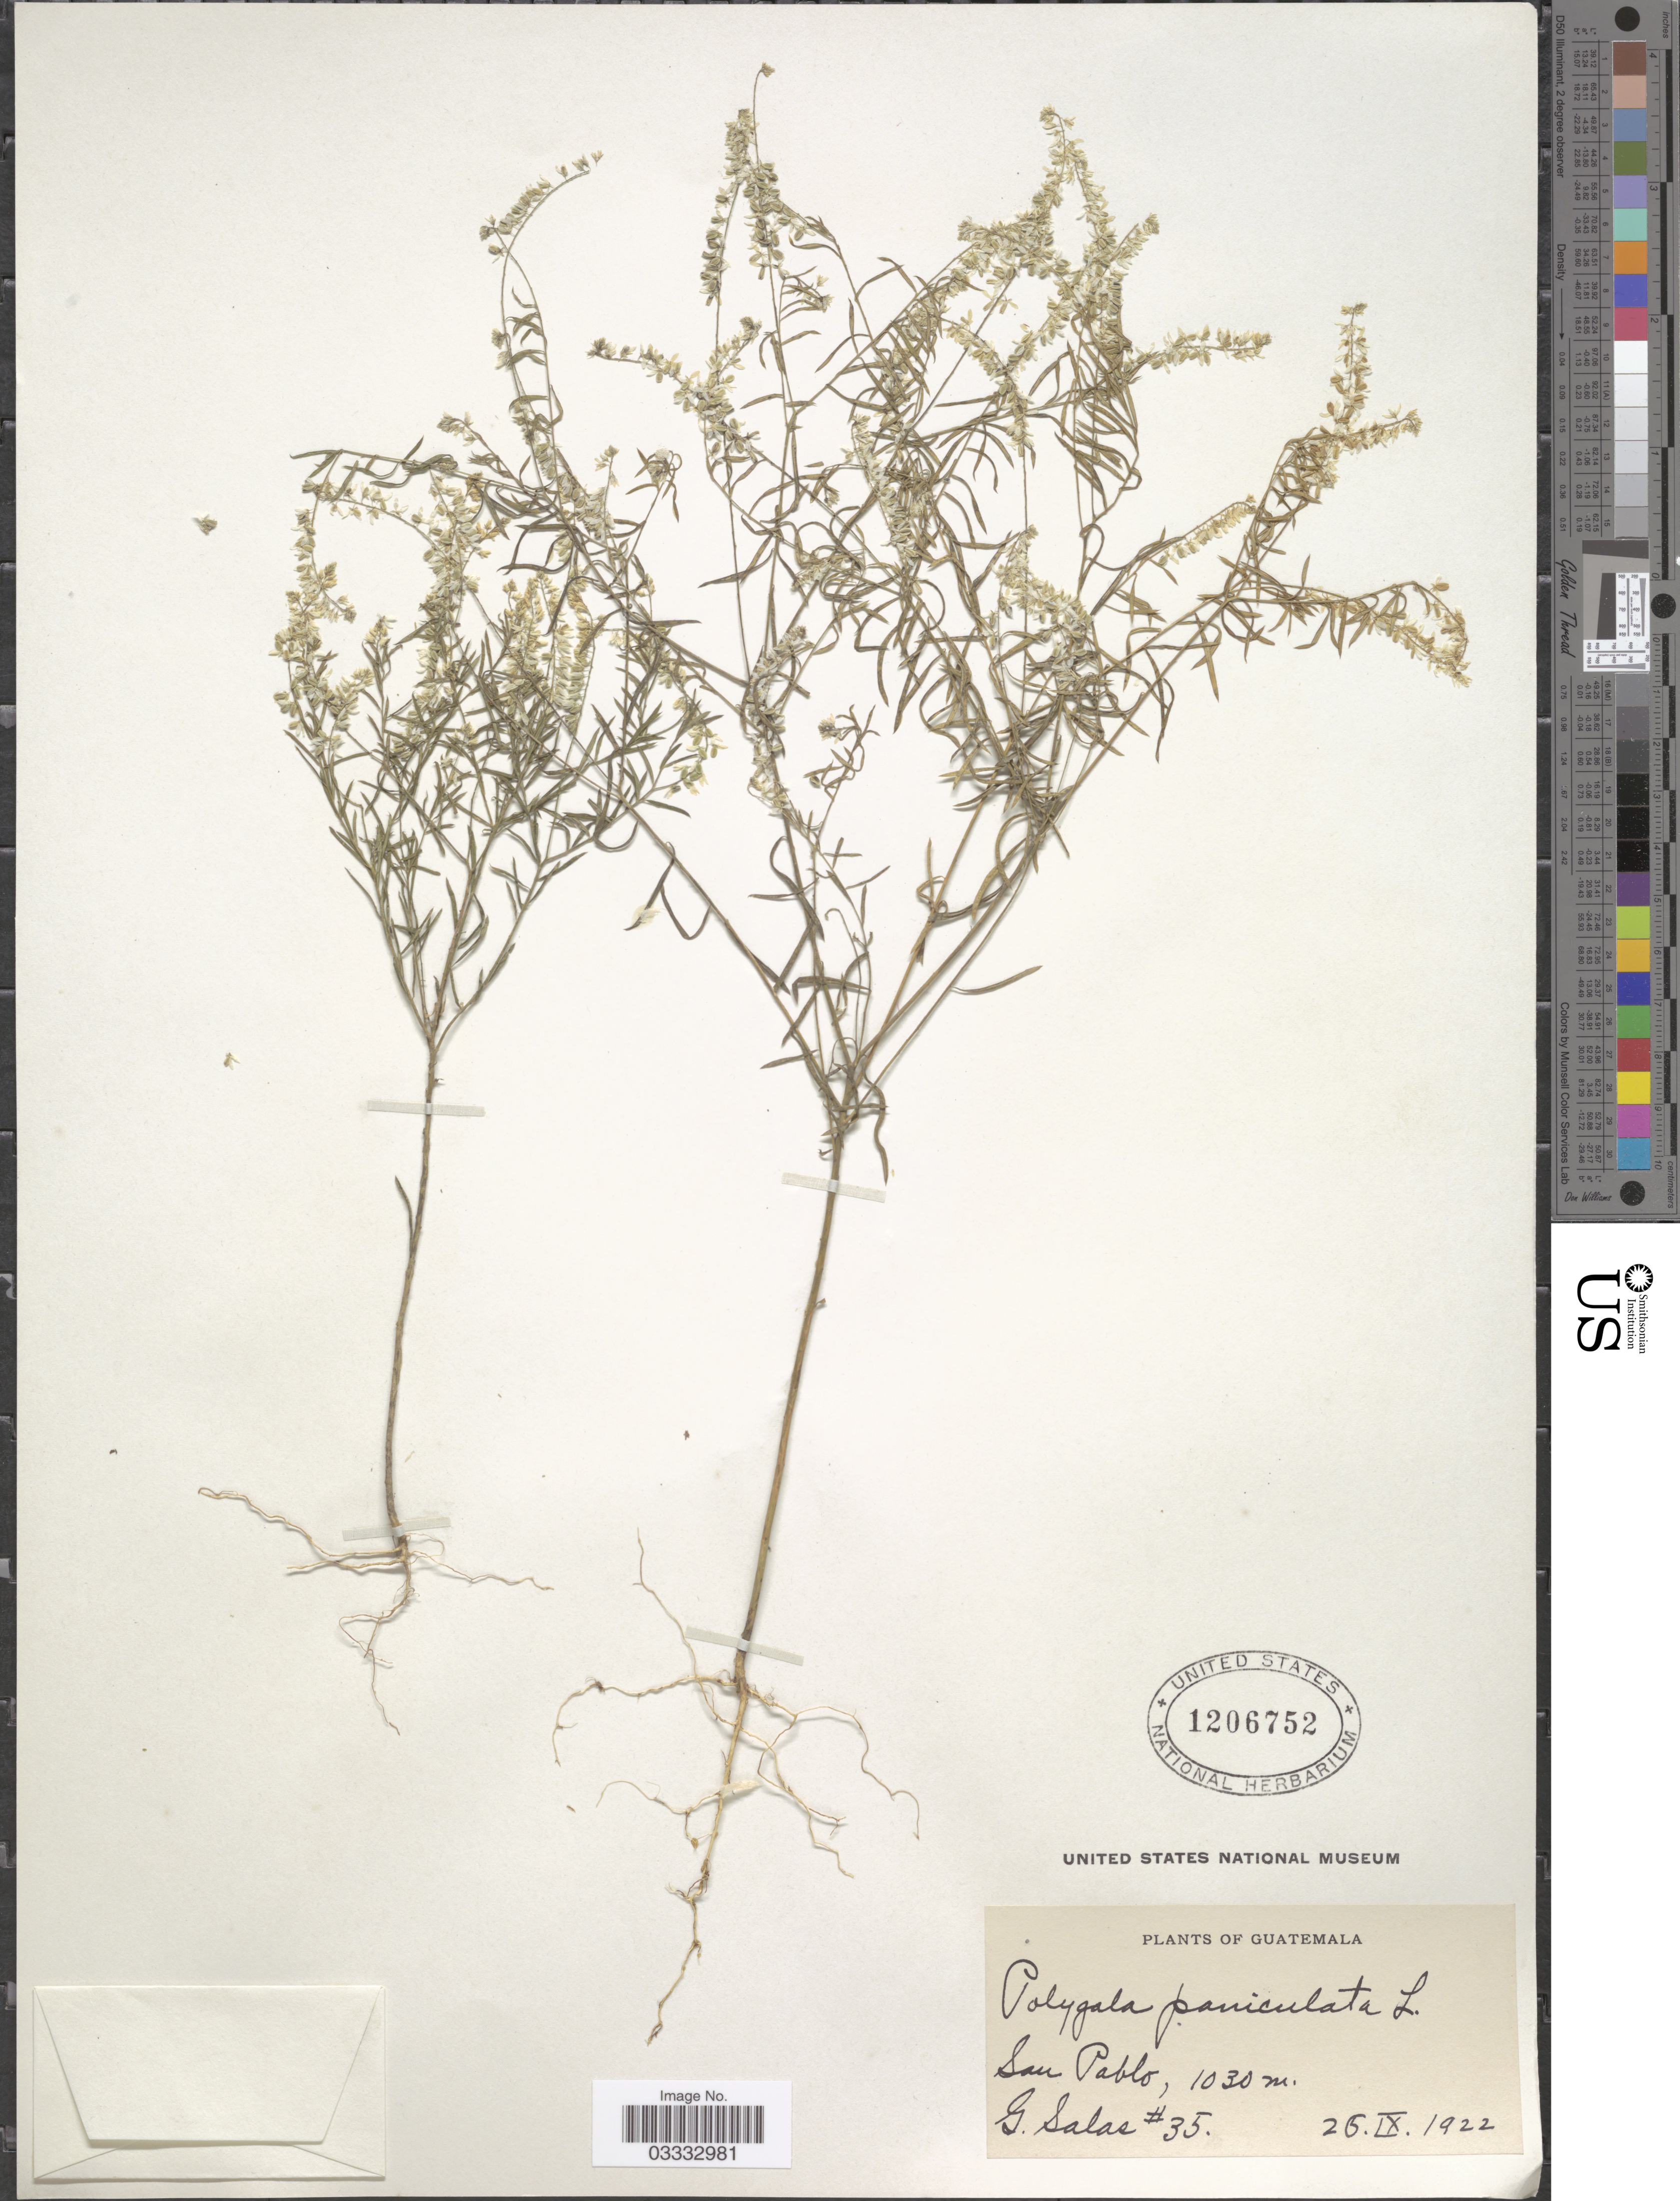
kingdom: Plantae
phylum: Tracheophyta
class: Magnoliopsida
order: Fabales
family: Polygalaceae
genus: Polygala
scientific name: Polygala paniculata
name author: L.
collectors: G. Salas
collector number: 35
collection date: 1922-09-25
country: Guatemala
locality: San Pablo.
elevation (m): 1030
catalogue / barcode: US 1206752